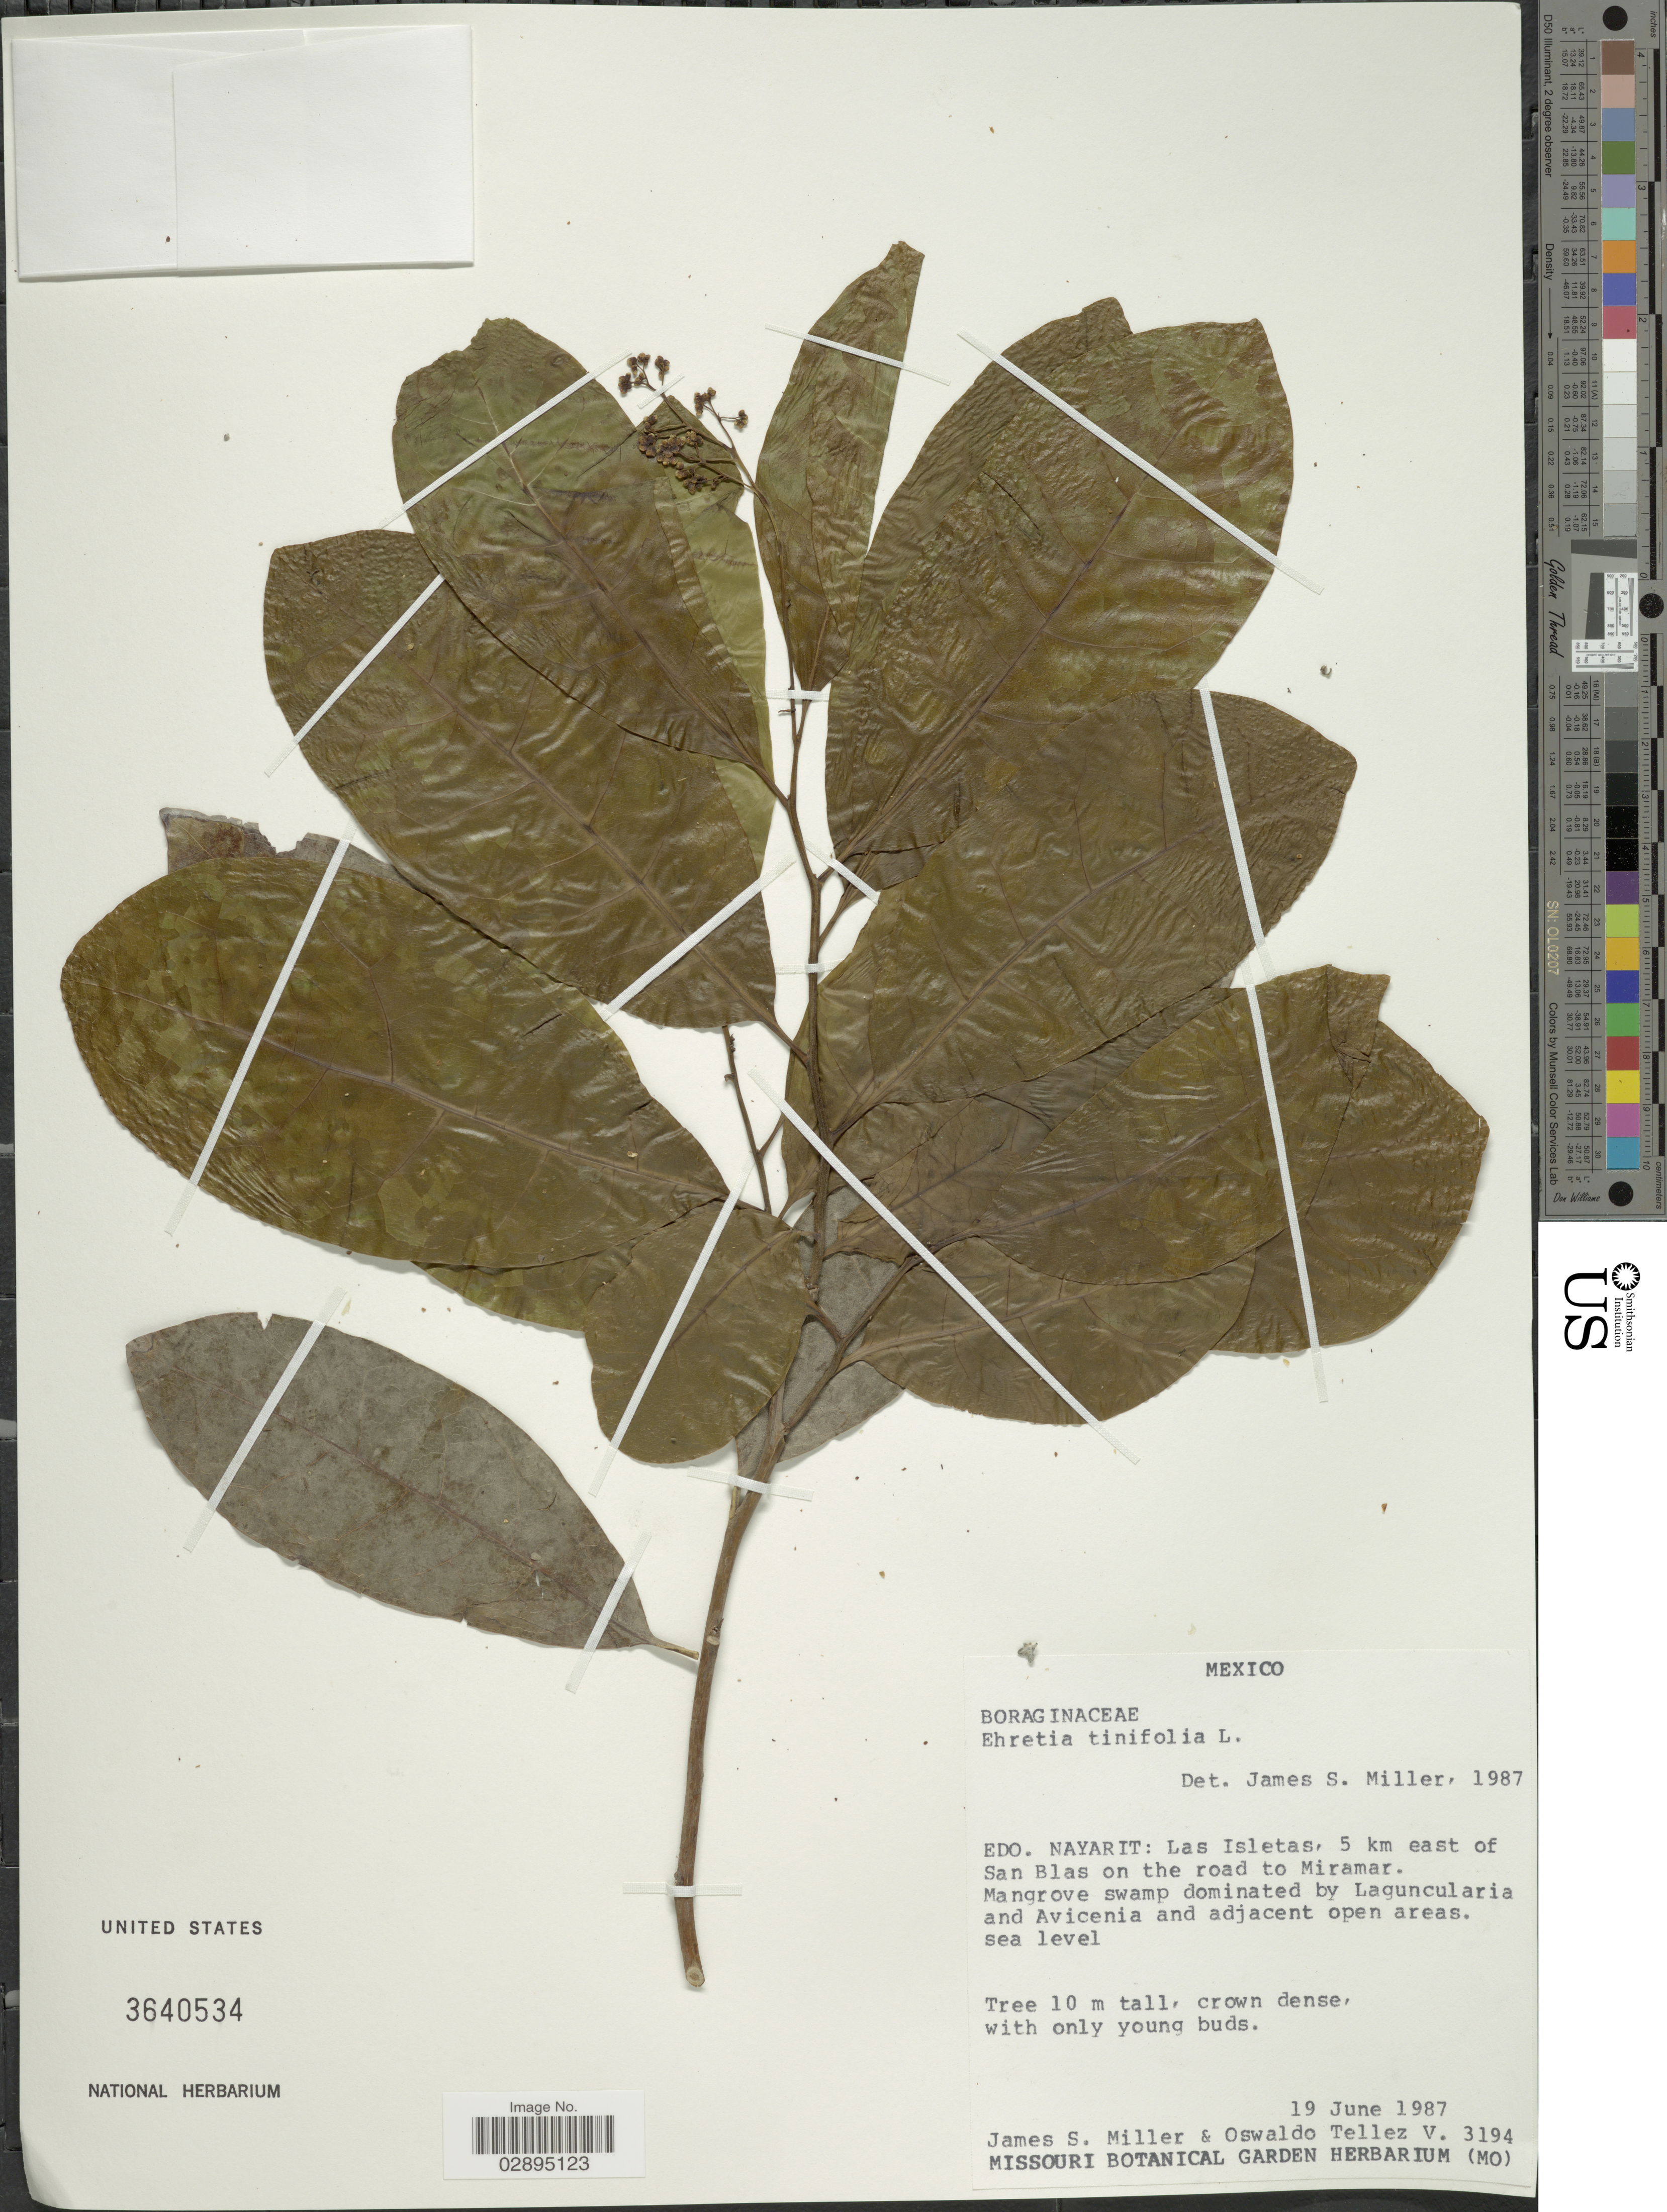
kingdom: Plantae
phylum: Tracheophyta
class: Magnoliopsida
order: Boraginales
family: Ehretiaceae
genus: Ehretia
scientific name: Ehretia tinifolia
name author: L.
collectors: J. S. Miller & O. Téllez V.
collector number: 3194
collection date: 1987-06-19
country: Mexico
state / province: Nayarit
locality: Edo. Nayarit: Las Isletas, 5 km east of San Blas on the road to Miramar.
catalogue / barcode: US 3640534